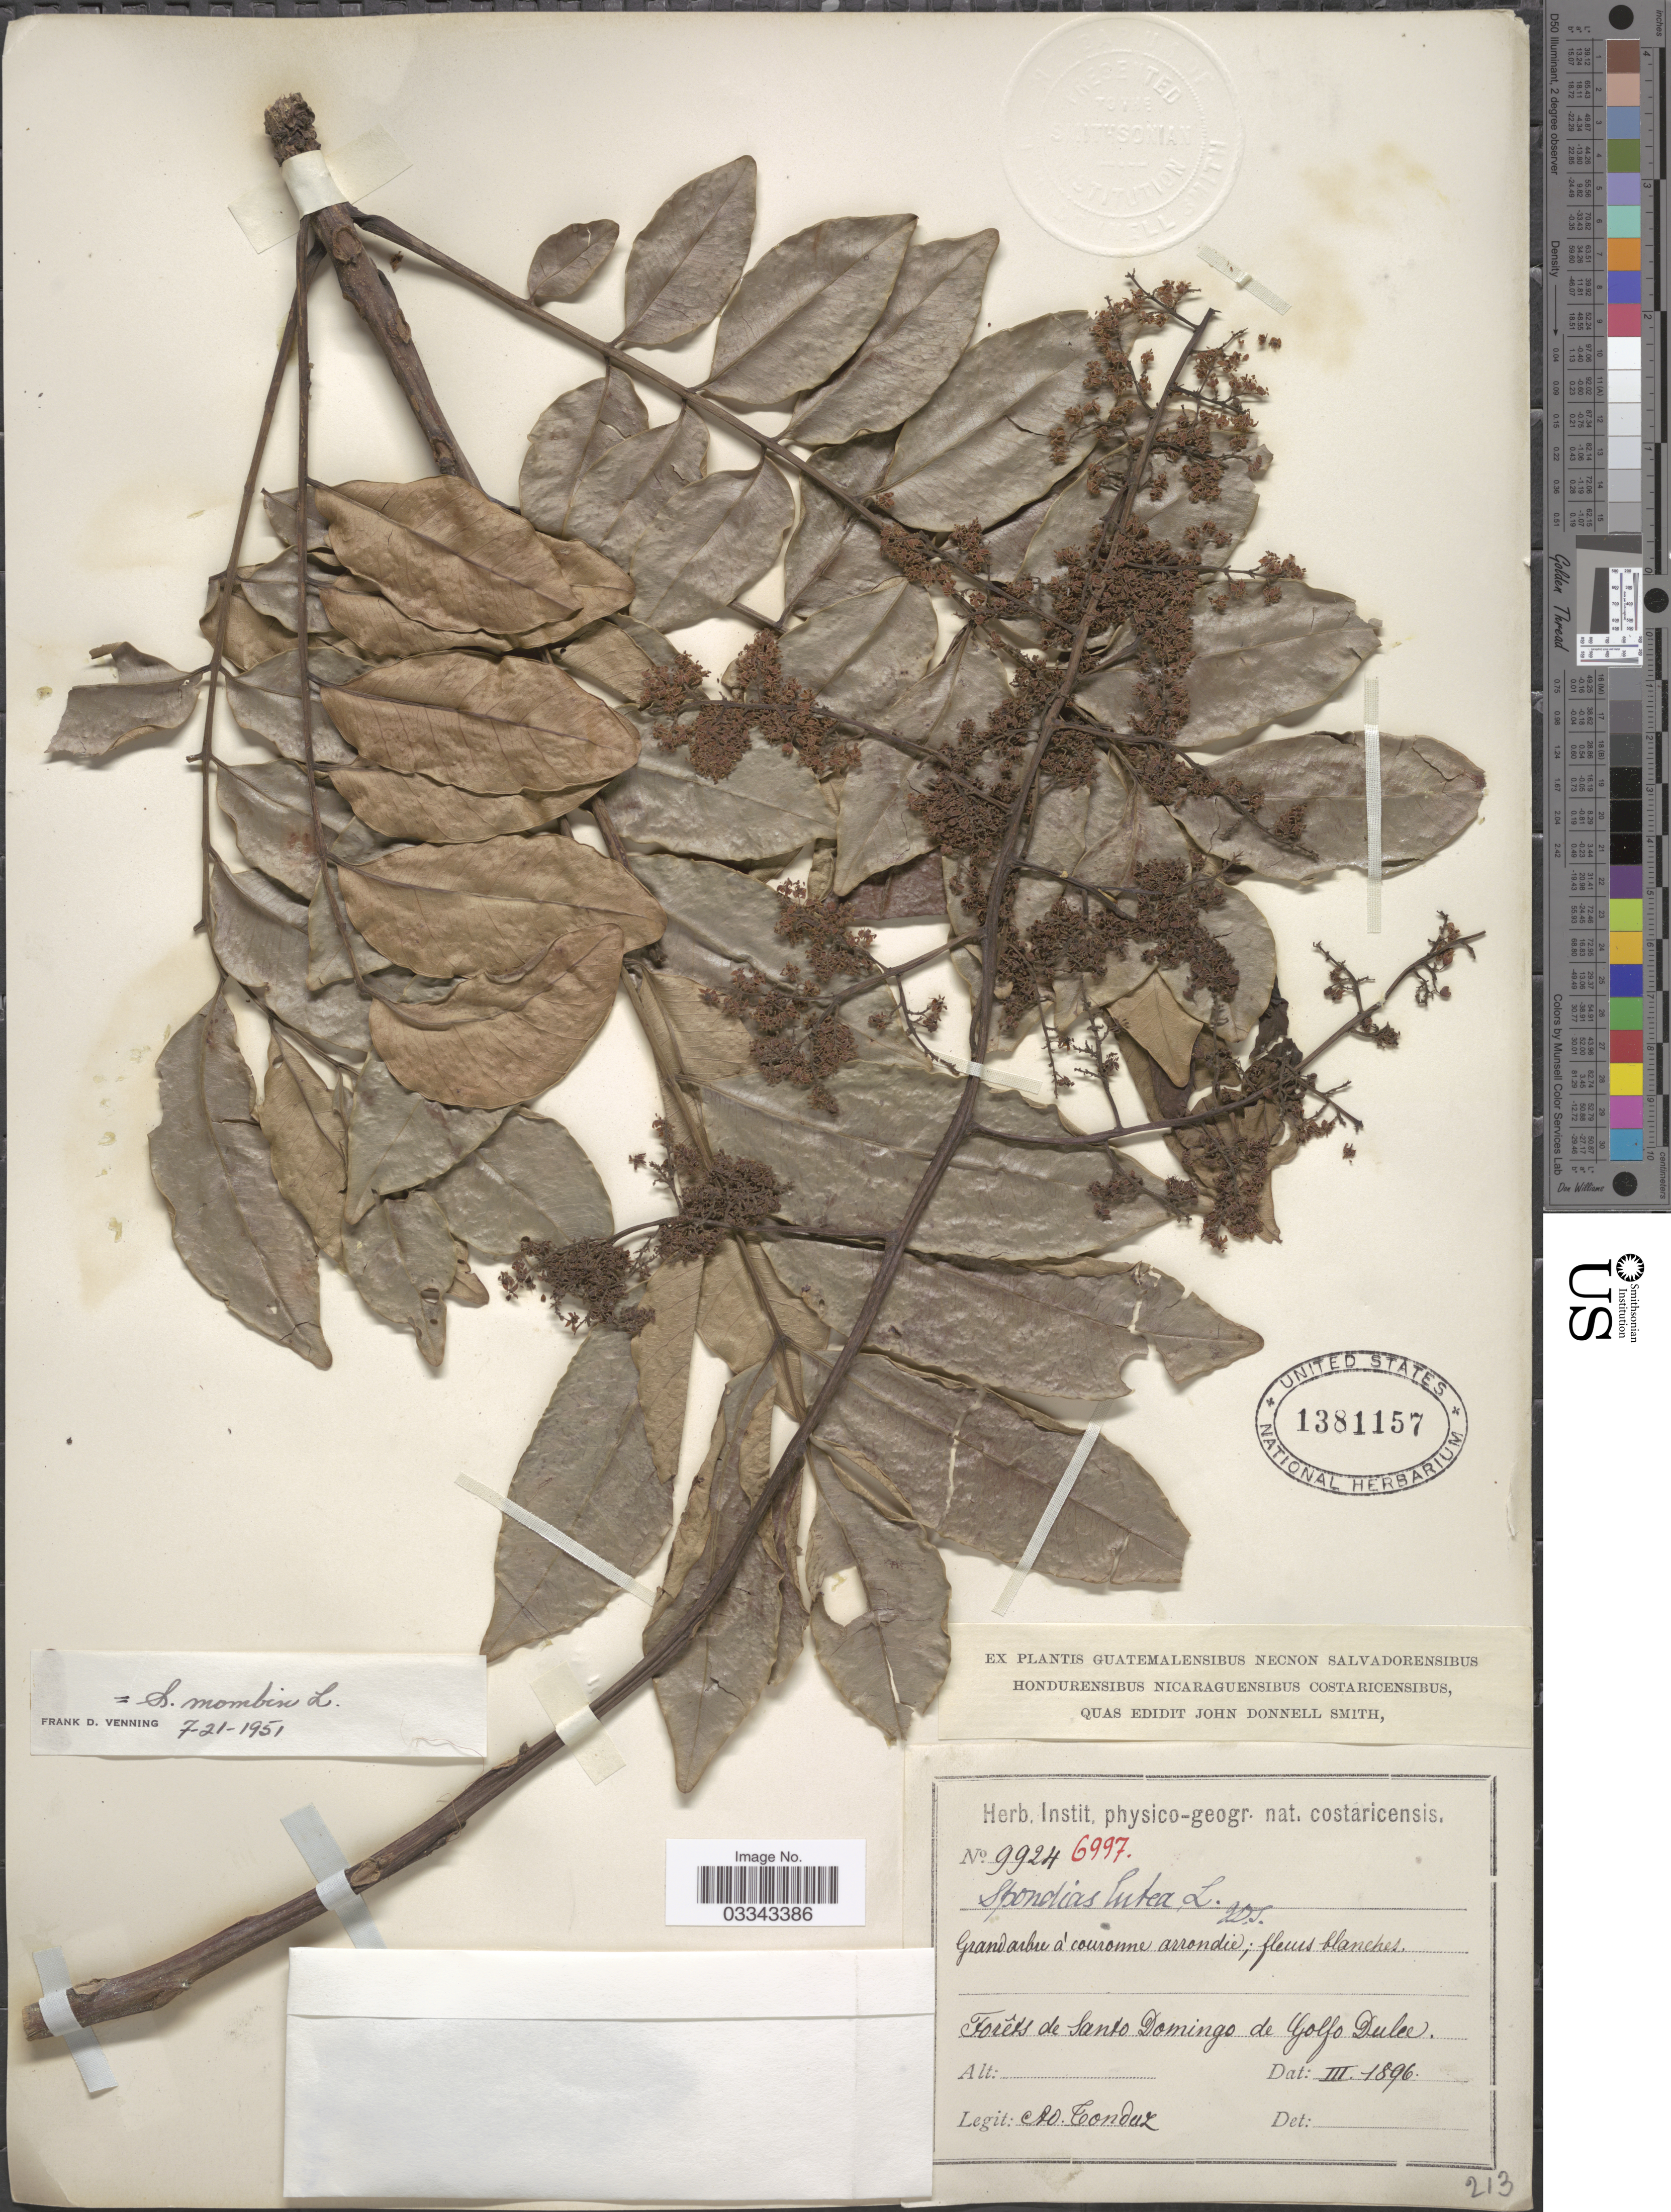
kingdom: Plantae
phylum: Tracheophyta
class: Magnoliopsida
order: Sapindales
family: Anacardiaceae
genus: Spondias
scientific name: Spondias mombin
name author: L.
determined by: Mitchell, John D.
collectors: A. Tonduz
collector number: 9924/ 6997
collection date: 1896-03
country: Costa Rica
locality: Forêts de Santo Domingo de Golfo Dulce.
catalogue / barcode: US 1381157